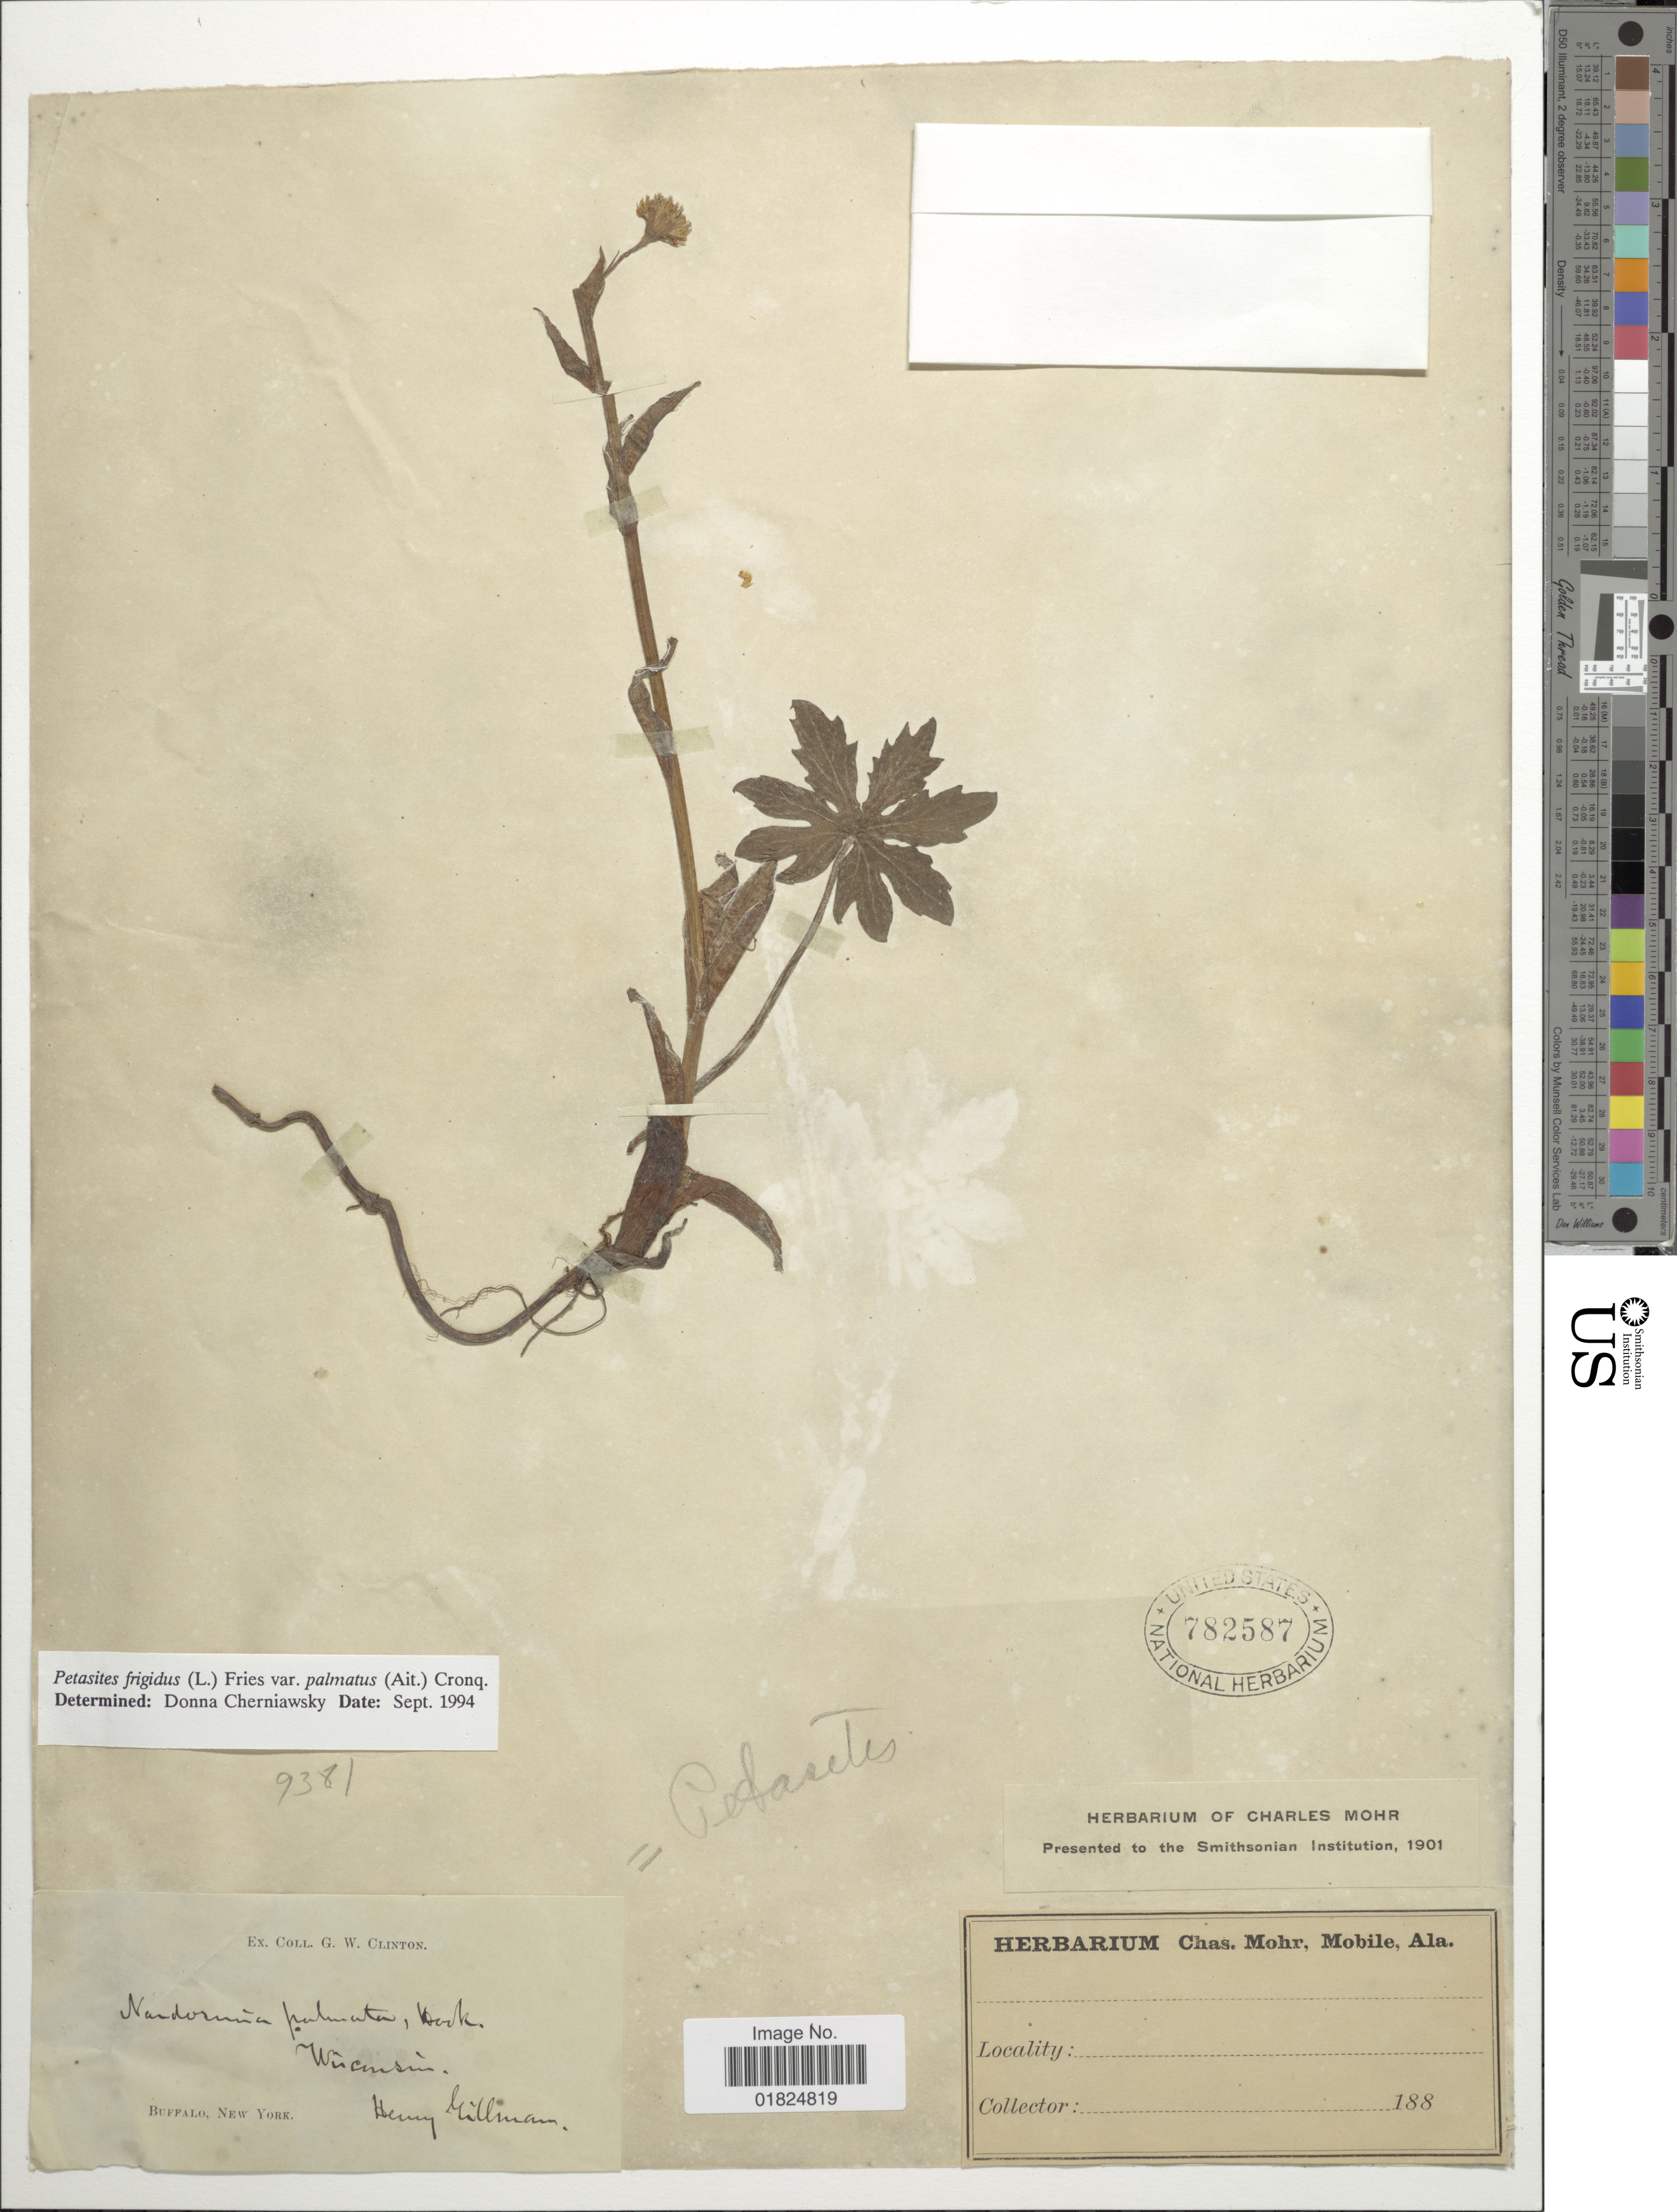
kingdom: Plantae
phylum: Tracheophyta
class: Magnoliopsida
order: Asterales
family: Asteraceae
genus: Petasites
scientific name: Petasites frigidus var. palmatus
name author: (Aiton) Cody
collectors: H. Gillman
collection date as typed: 188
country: United States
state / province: Wisconsin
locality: Wisconsin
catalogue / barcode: US 782587